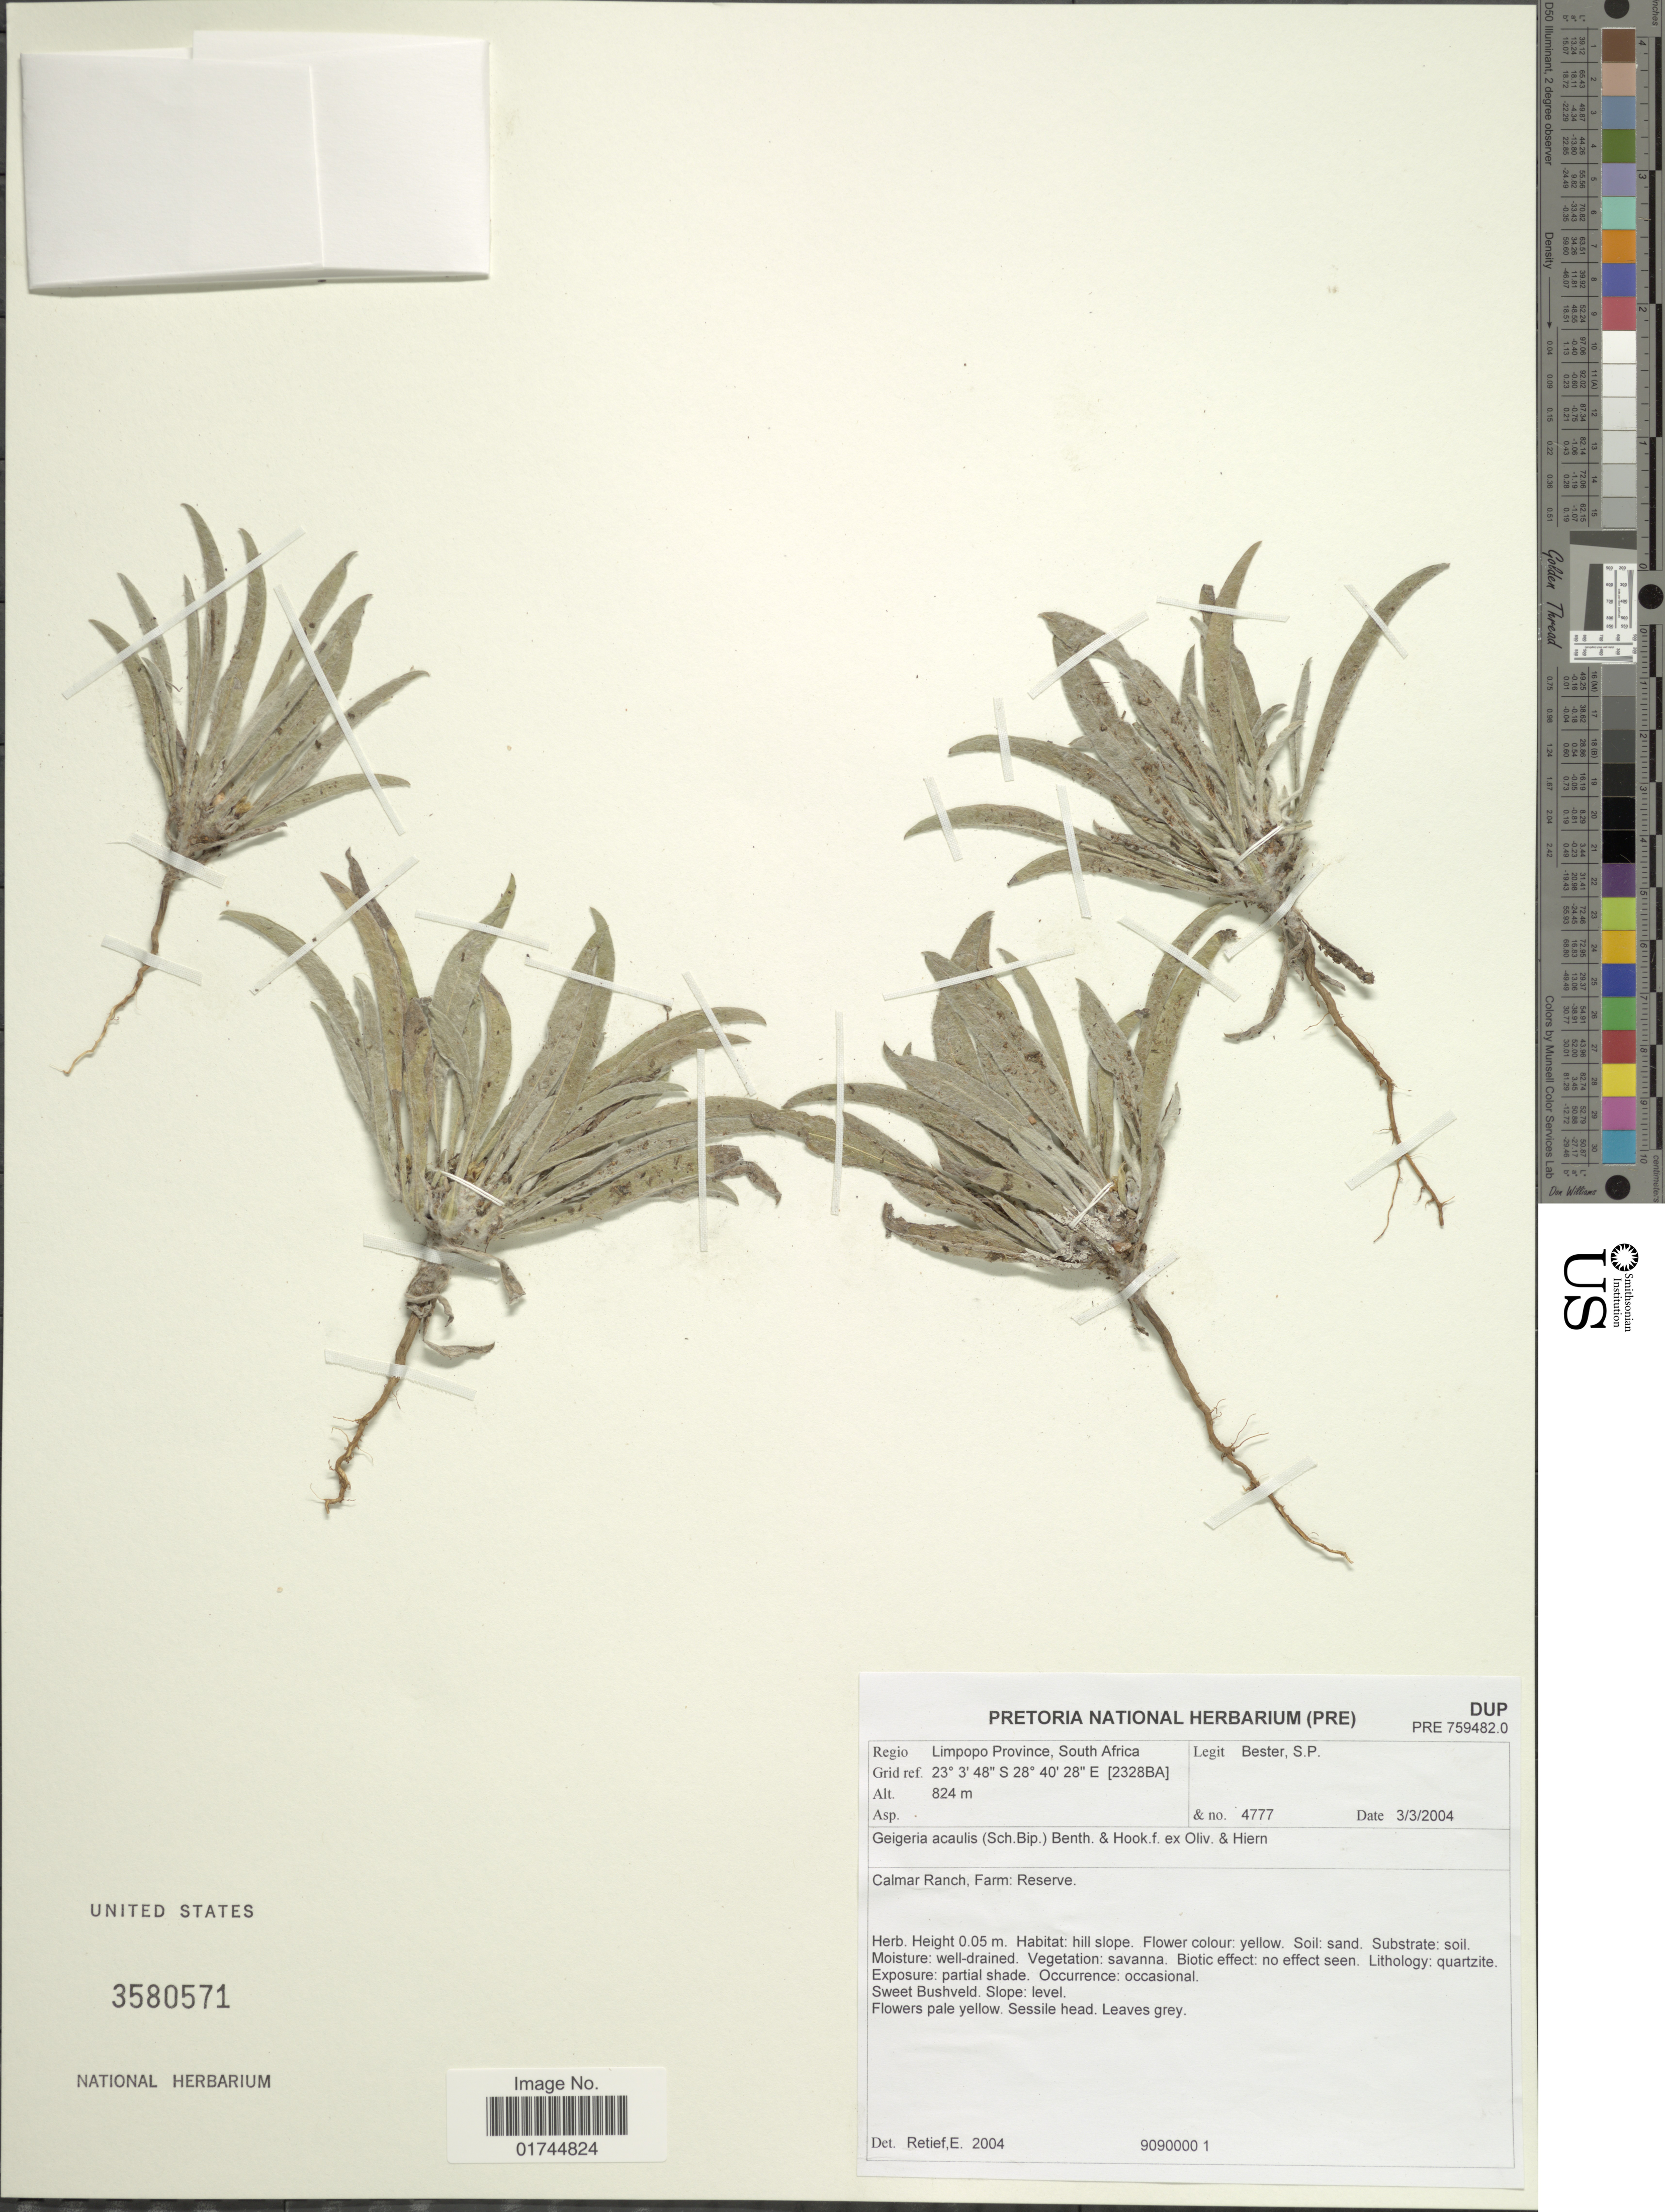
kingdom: Plantae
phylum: Tracheophyta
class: Magnoliopsida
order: Asterales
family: Asteraceae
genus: Geigeria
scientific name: Geigeria acaulis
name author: Benth. & Hook. f. ex Vatke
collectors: S. Bester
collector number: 4777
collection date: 2004-03-03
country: South Africa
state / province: Limpopo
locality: Calmar Ranch, Farm: Reserve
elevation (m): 824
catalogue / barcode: US 3580571